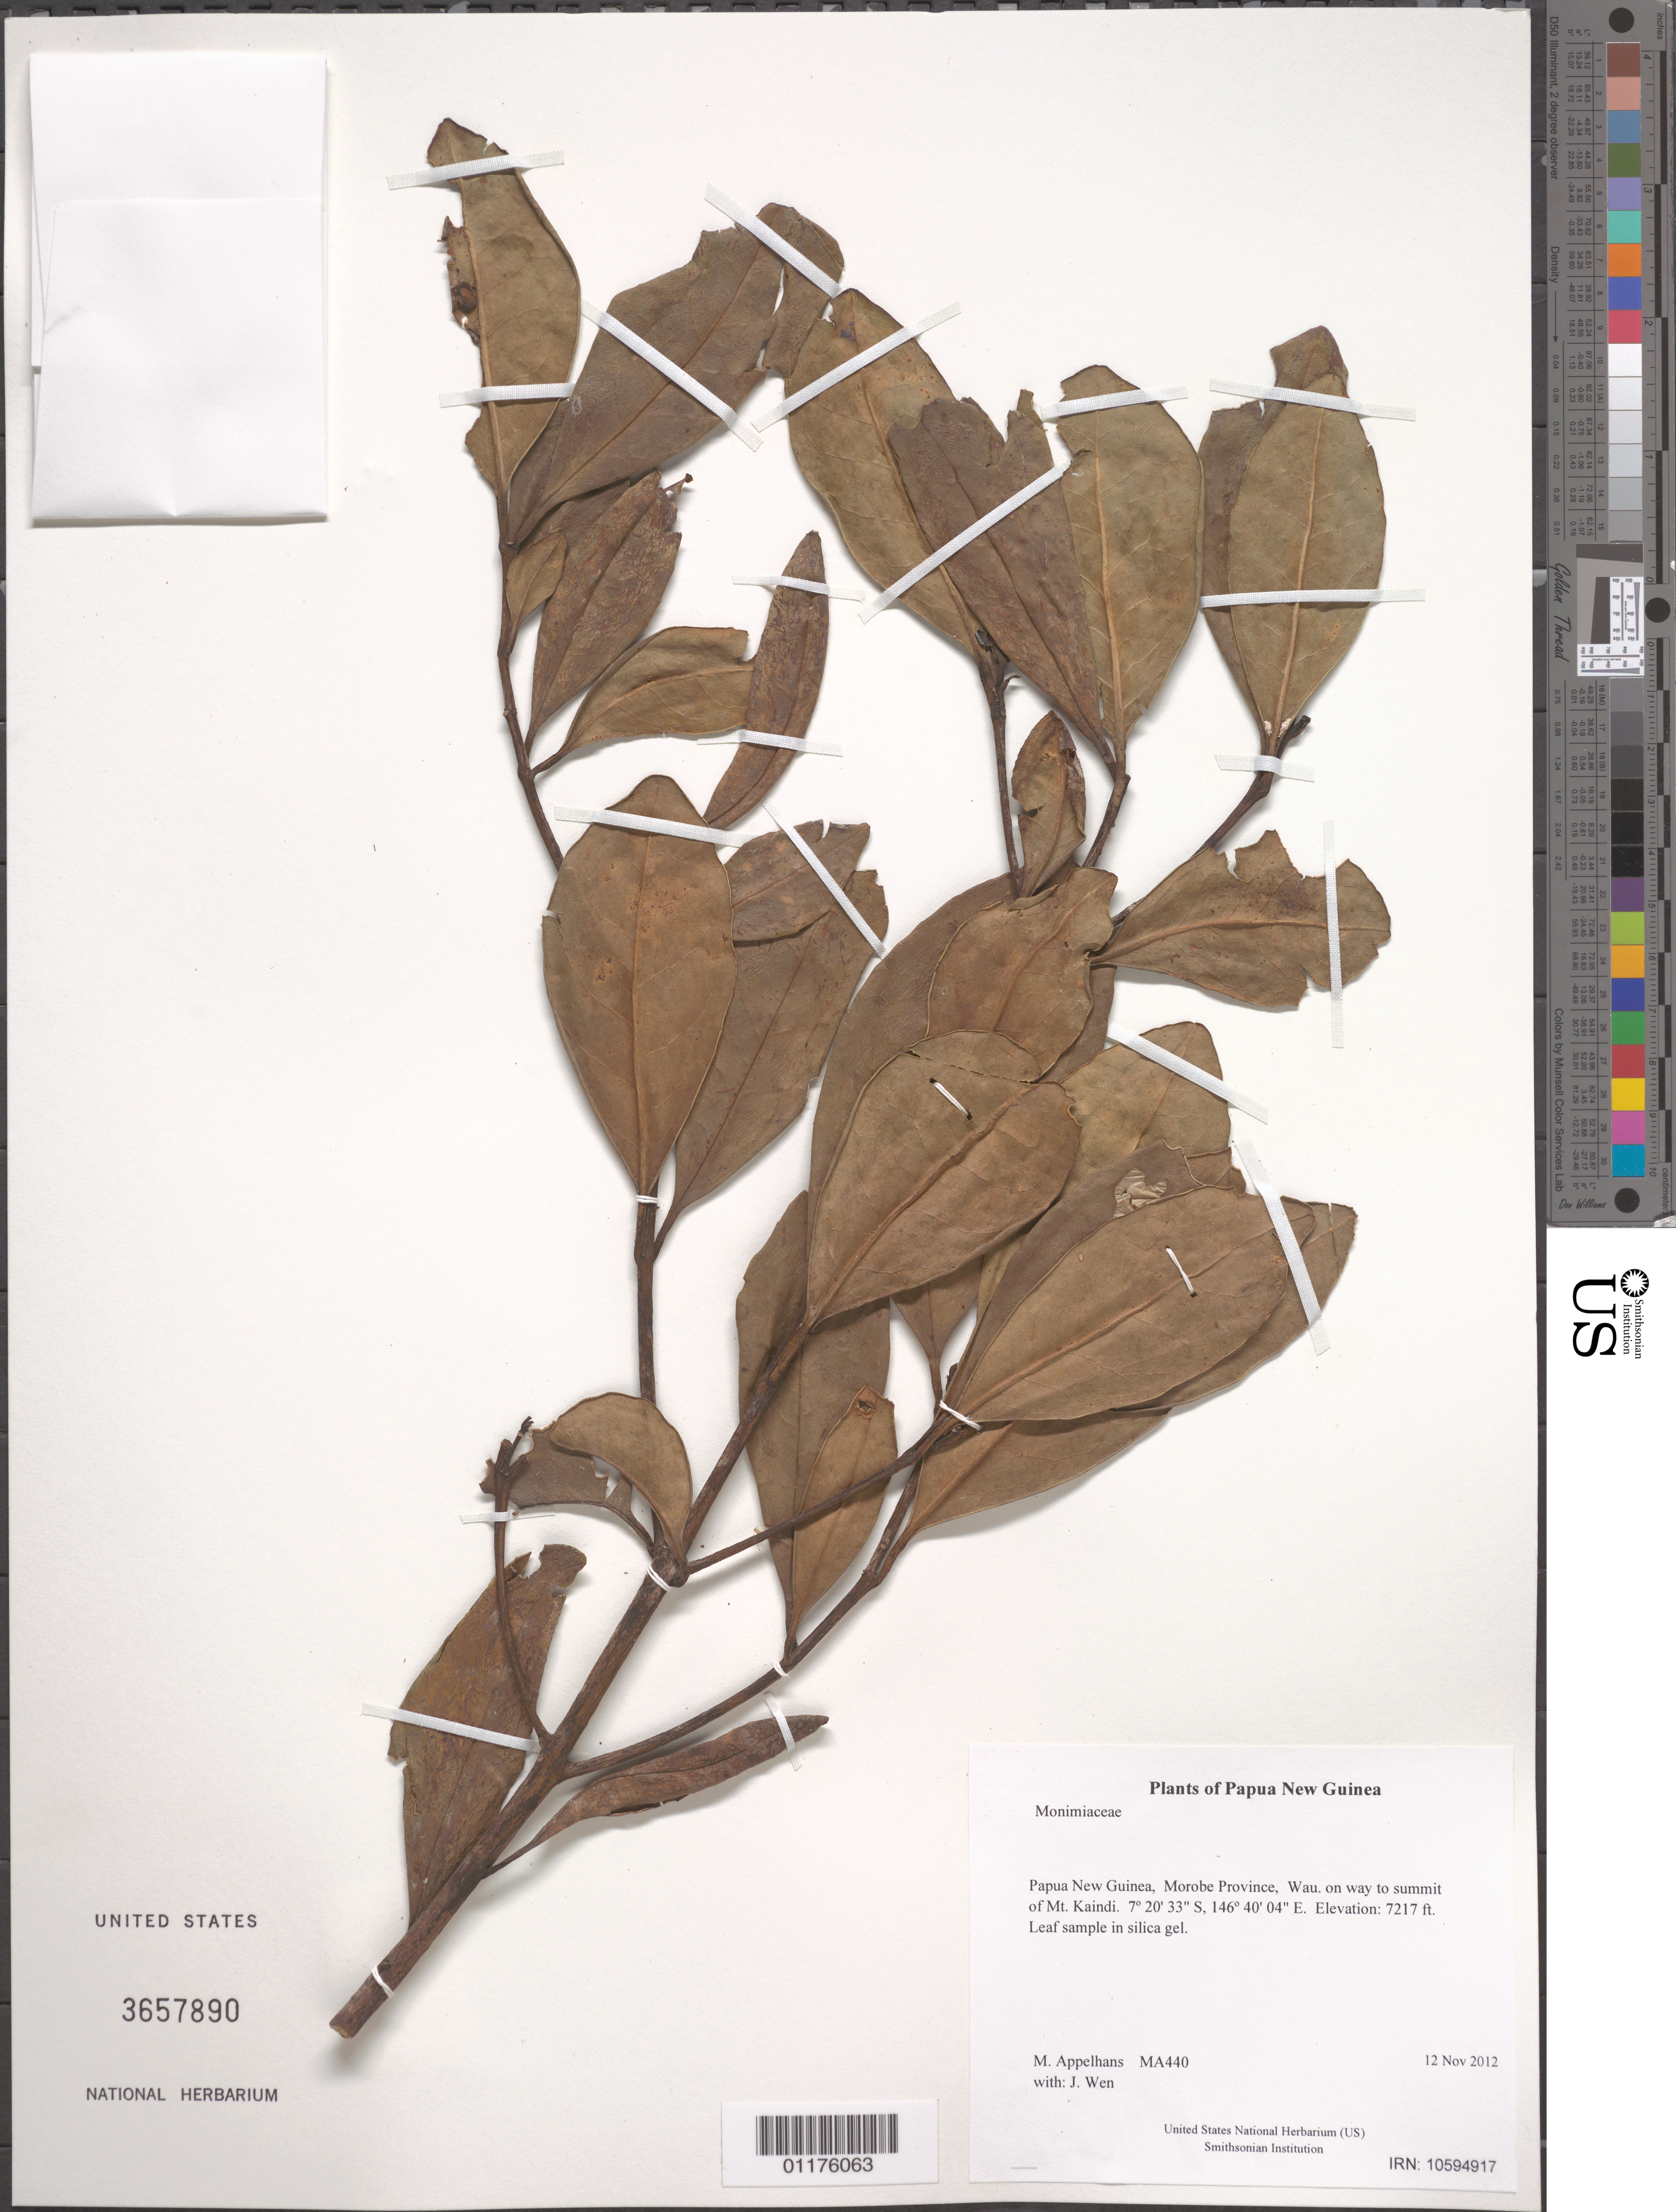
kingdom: Plantae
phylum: Tracheophyta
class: Magnoliopsida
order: Laurales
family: Monimiaceae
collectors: J. Wen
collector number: MA440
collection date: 2012-11-12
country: Papua New Guinea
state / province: Morobe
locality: Wau. on way to summit of Mt. Kaindi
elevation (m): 2200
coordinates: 7 20.556 S, 146 40.070 E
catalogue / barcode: US 3657890